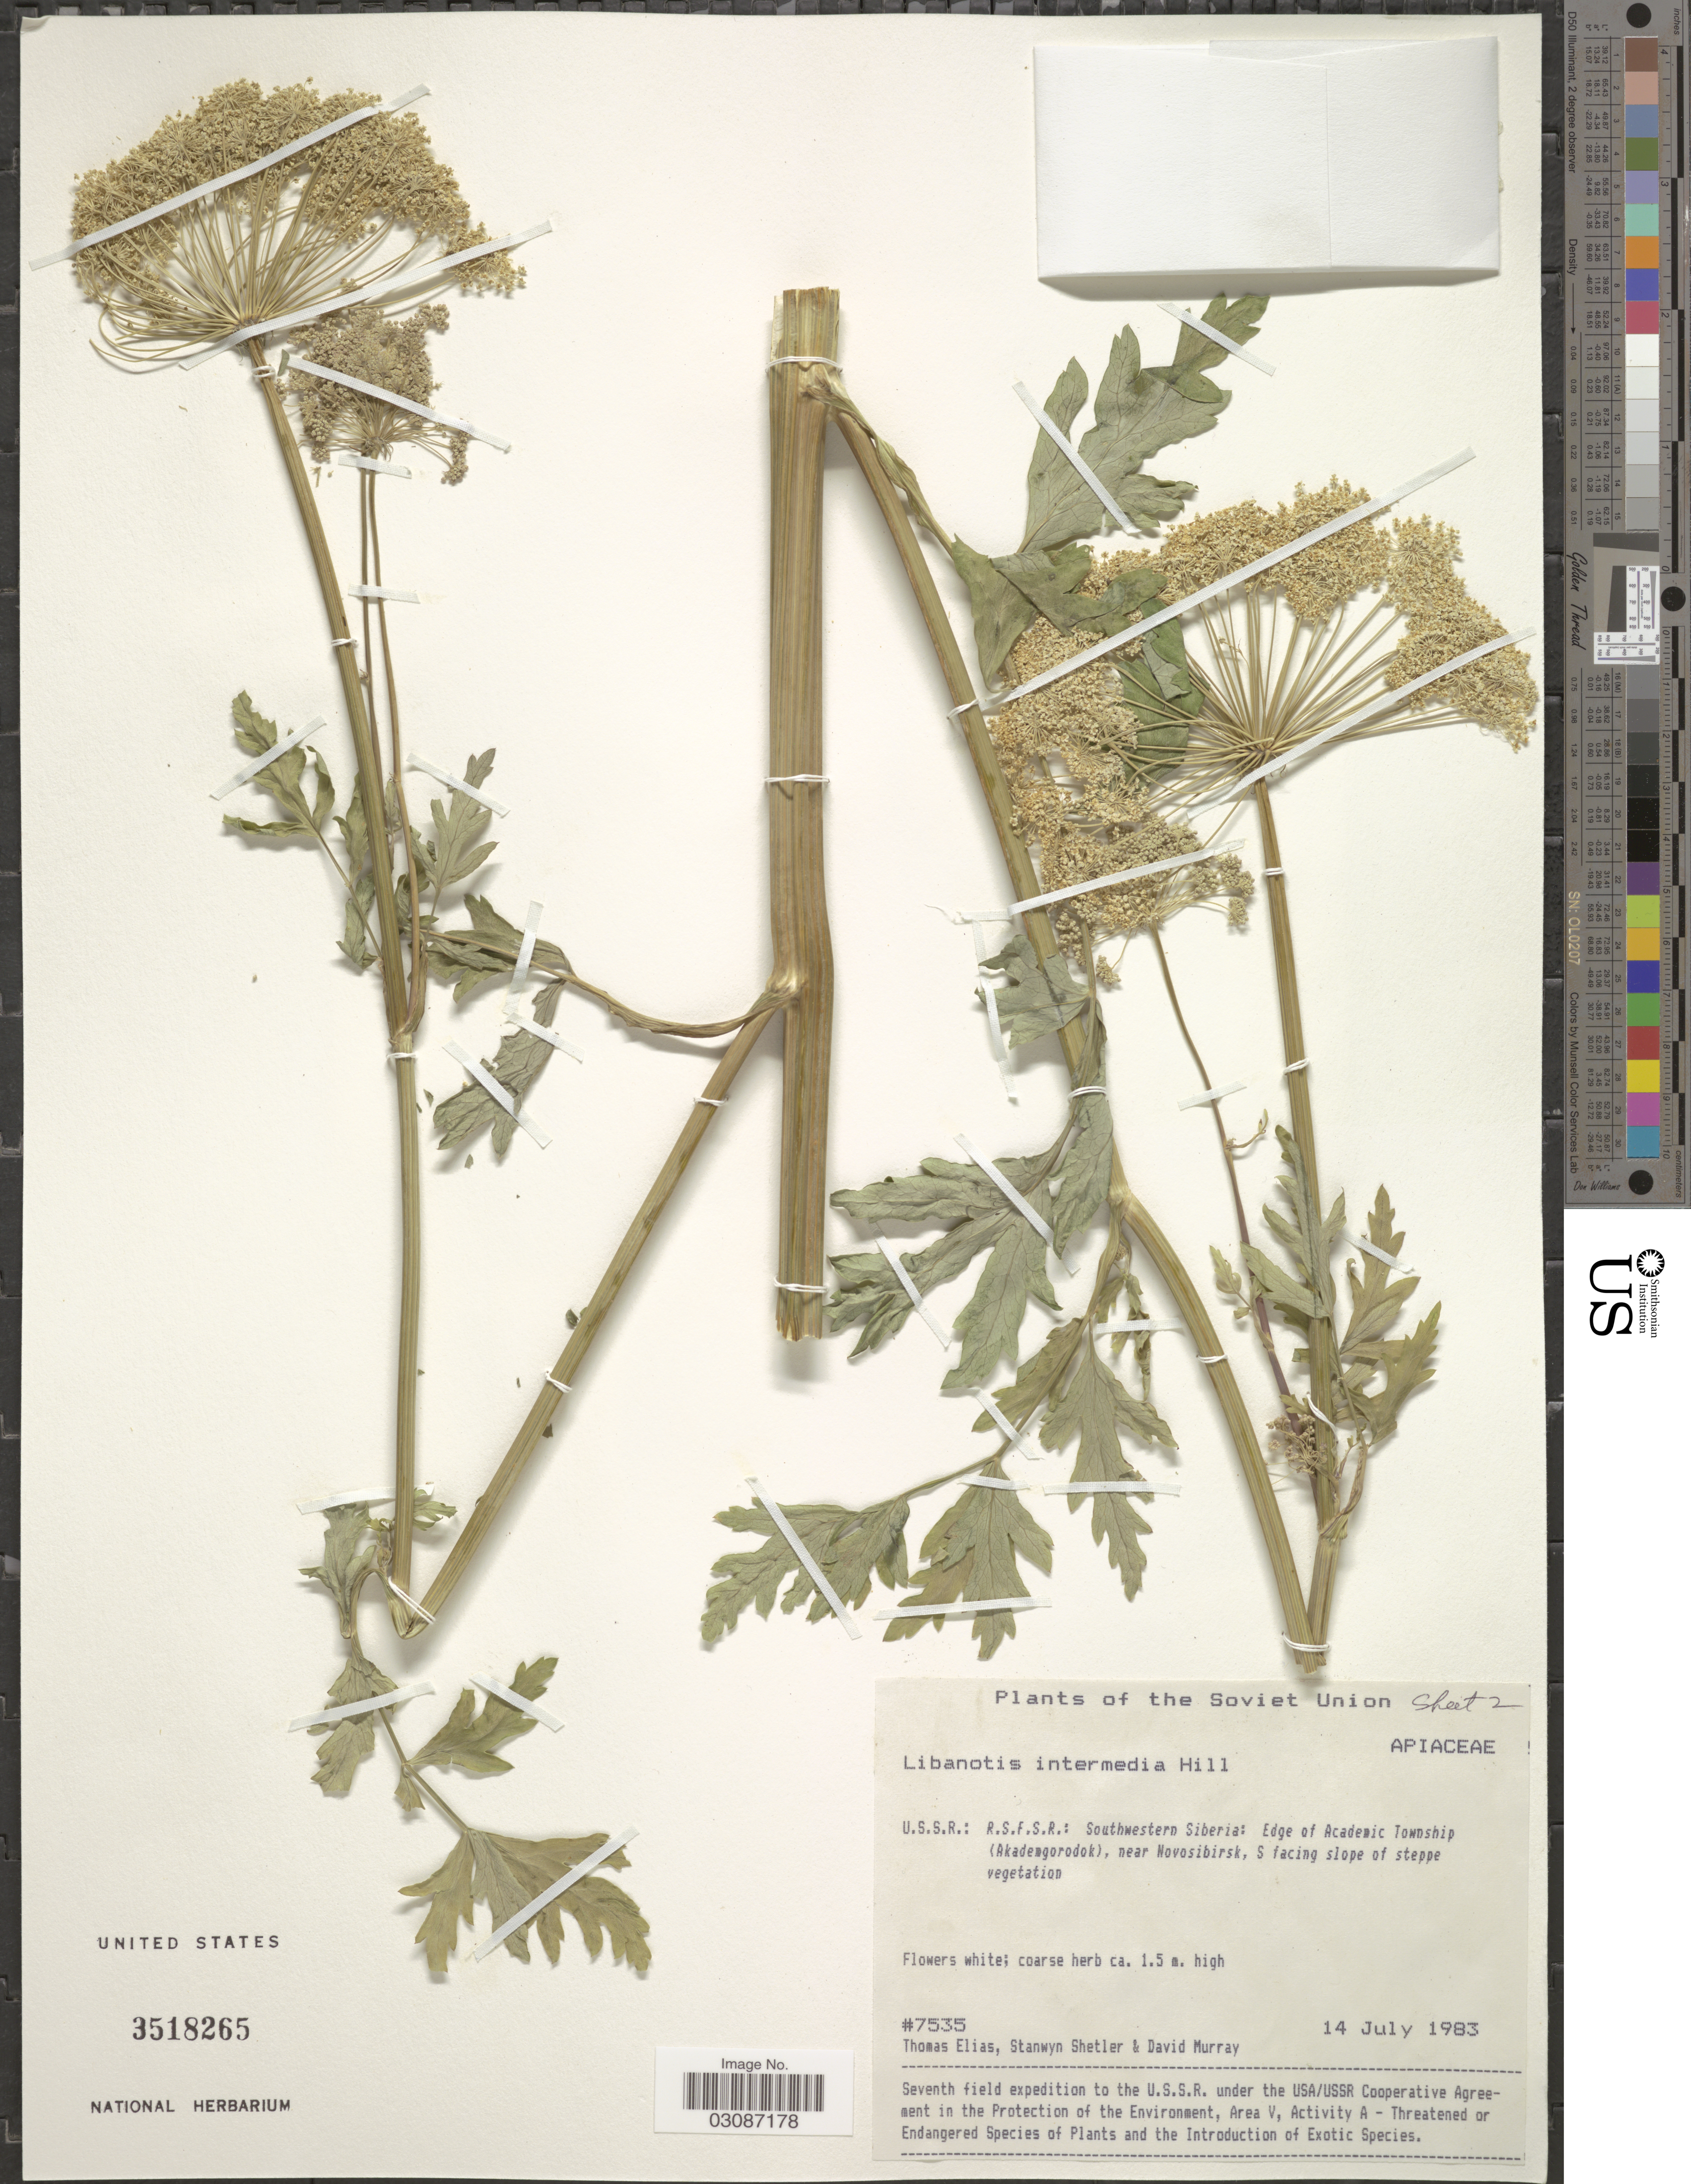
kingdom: Plantae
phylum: Tracheophyta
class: Magnoliopsida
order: Apiales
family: Apiaceae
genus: Seseli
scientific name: Seseli libanotis subsp. intermedium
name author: (Rupr.) P.W. Ball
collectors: T. S. Elias, S. Shetler & D. F. Murray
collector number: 7535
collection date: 1983-07-14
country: Russian Federation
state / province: Novosibirsk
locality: Soviet Union. U.S.S.R.: R.S.F.S.R.: Southwestern Siberia: Edge of Academic Township (Akademgorodok), near Novosibirsk, S facing slope of steppe vegetation.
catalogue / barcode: US 3518265